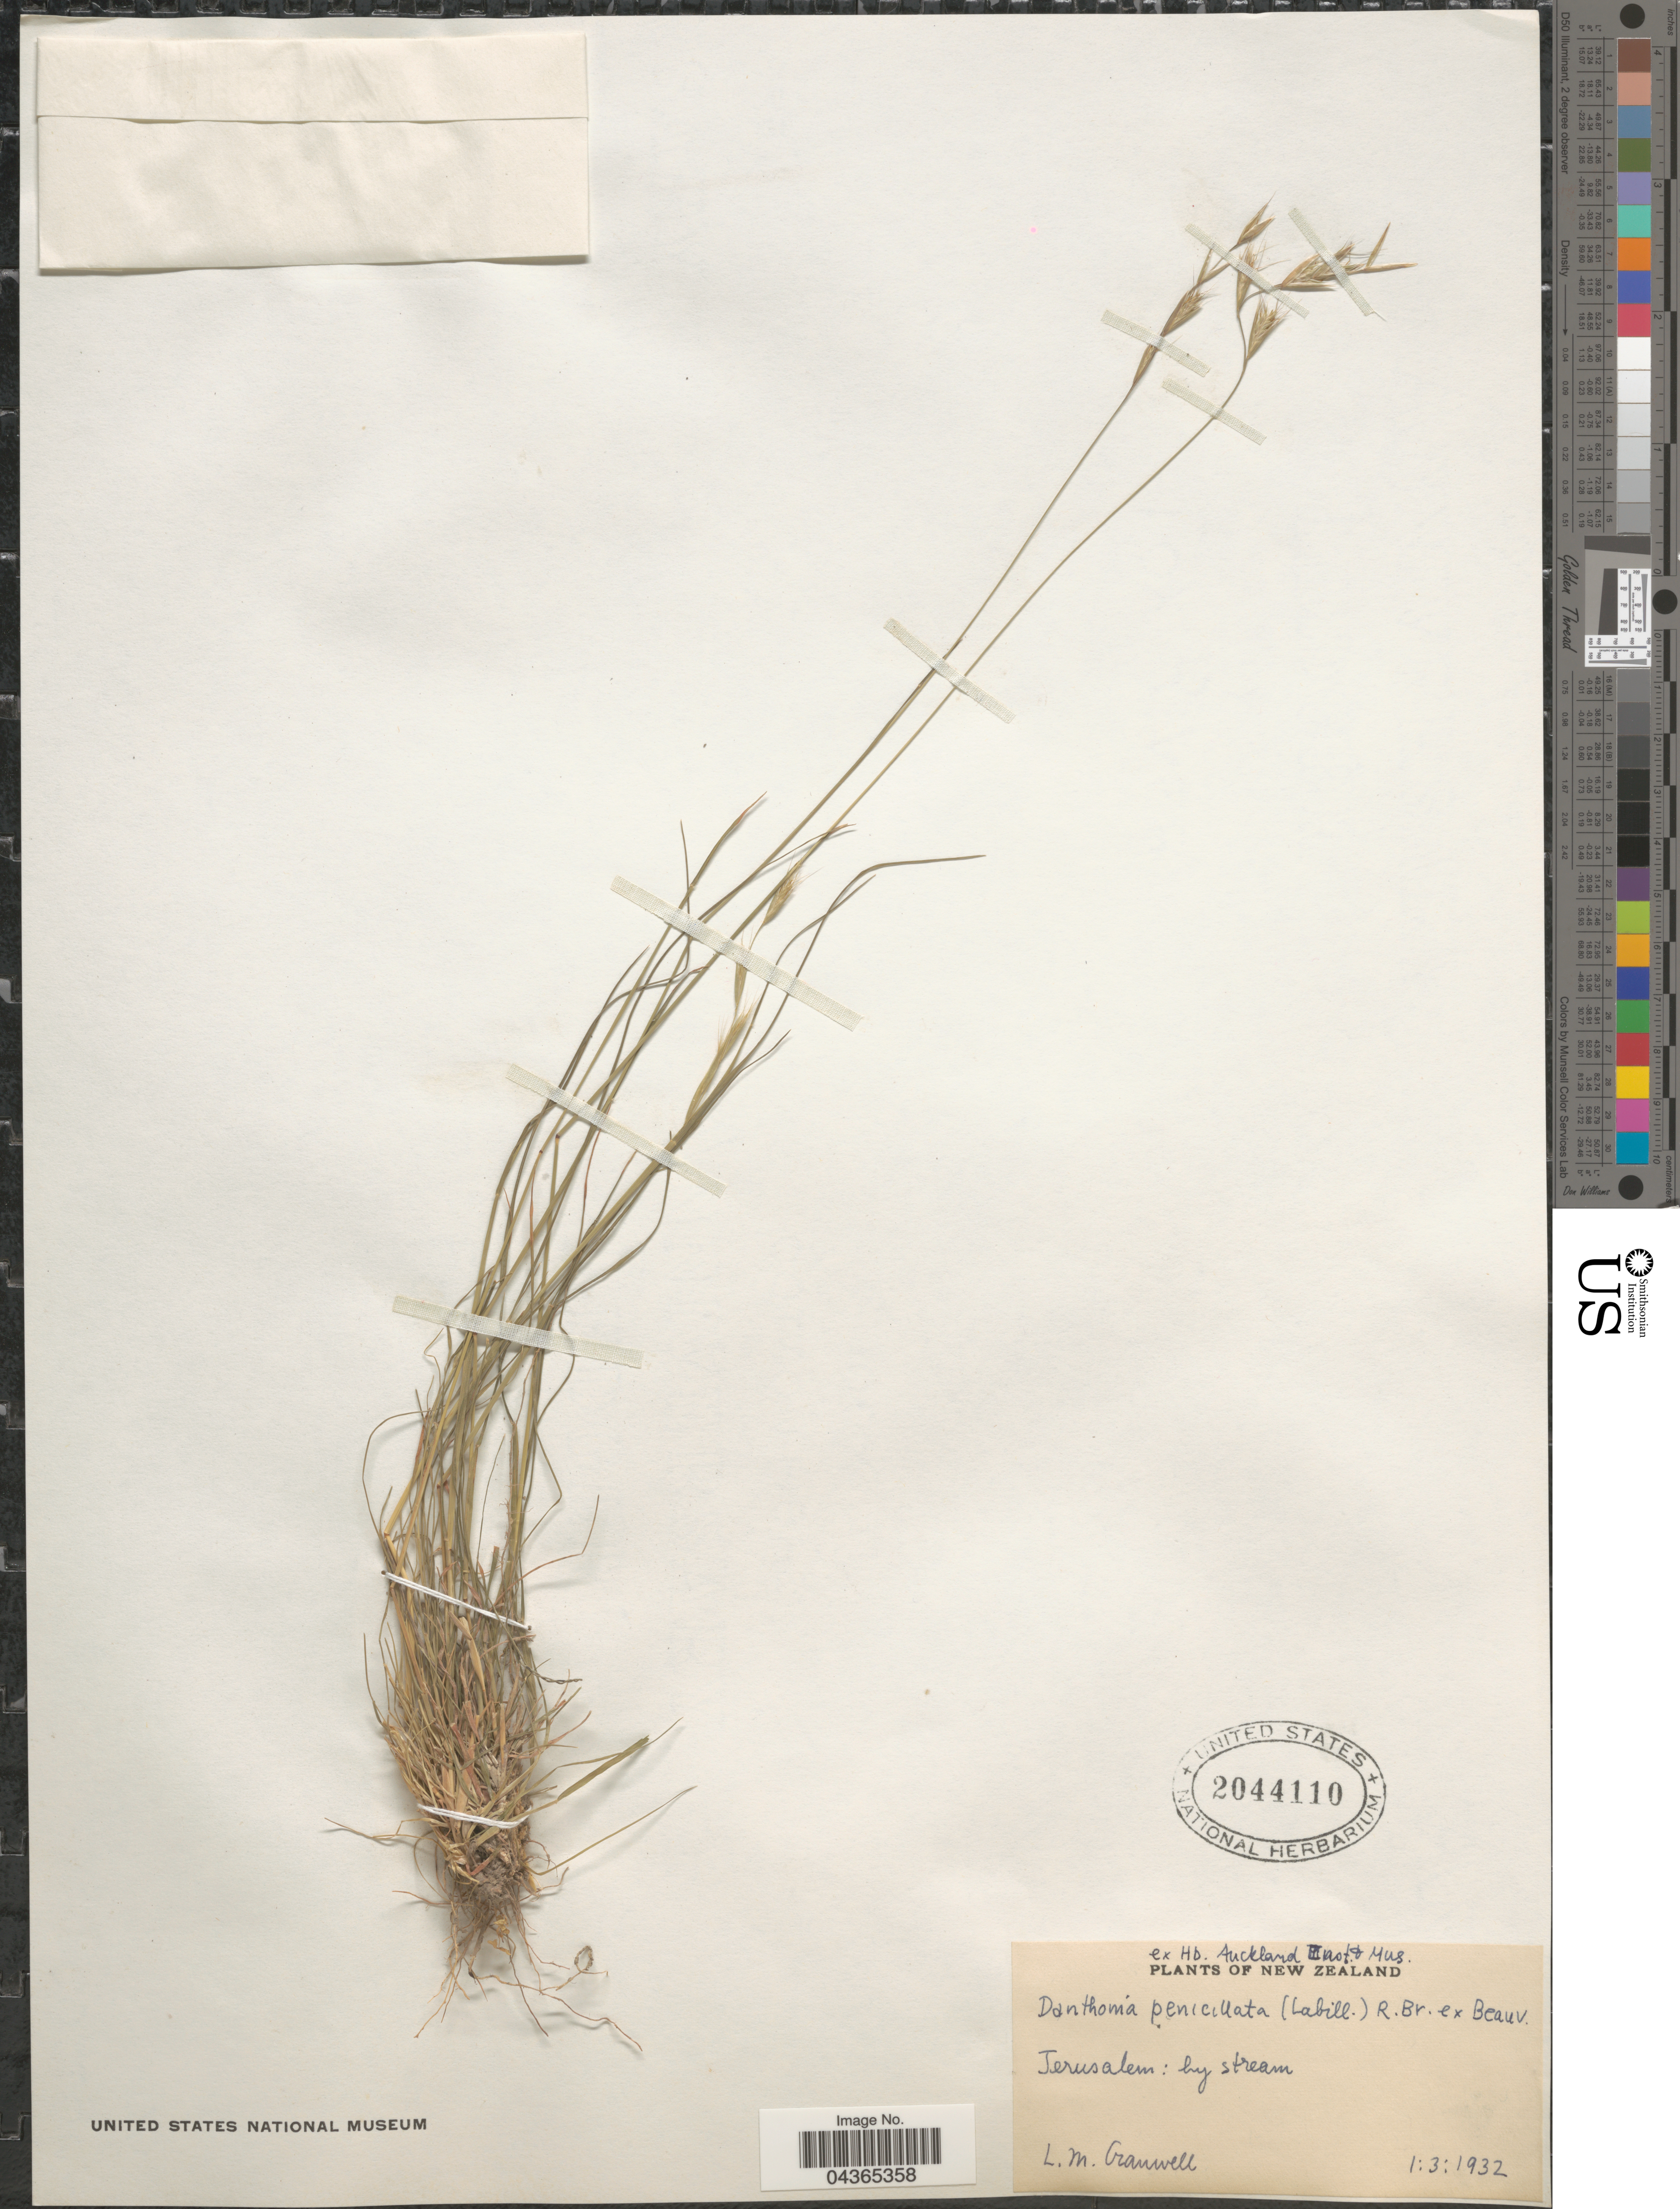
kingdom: Plantae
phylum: Tracheophyta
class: Liliopsida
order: Poales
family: Poaceae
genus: Rytidosperma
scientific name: Rytidosperma penicillatum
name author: (Labill.) Connor & Edgar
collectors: L. Cranwell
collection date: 1932-03-01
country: Israel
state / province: Jerusalem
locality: By stream.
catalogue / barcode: US 2044110